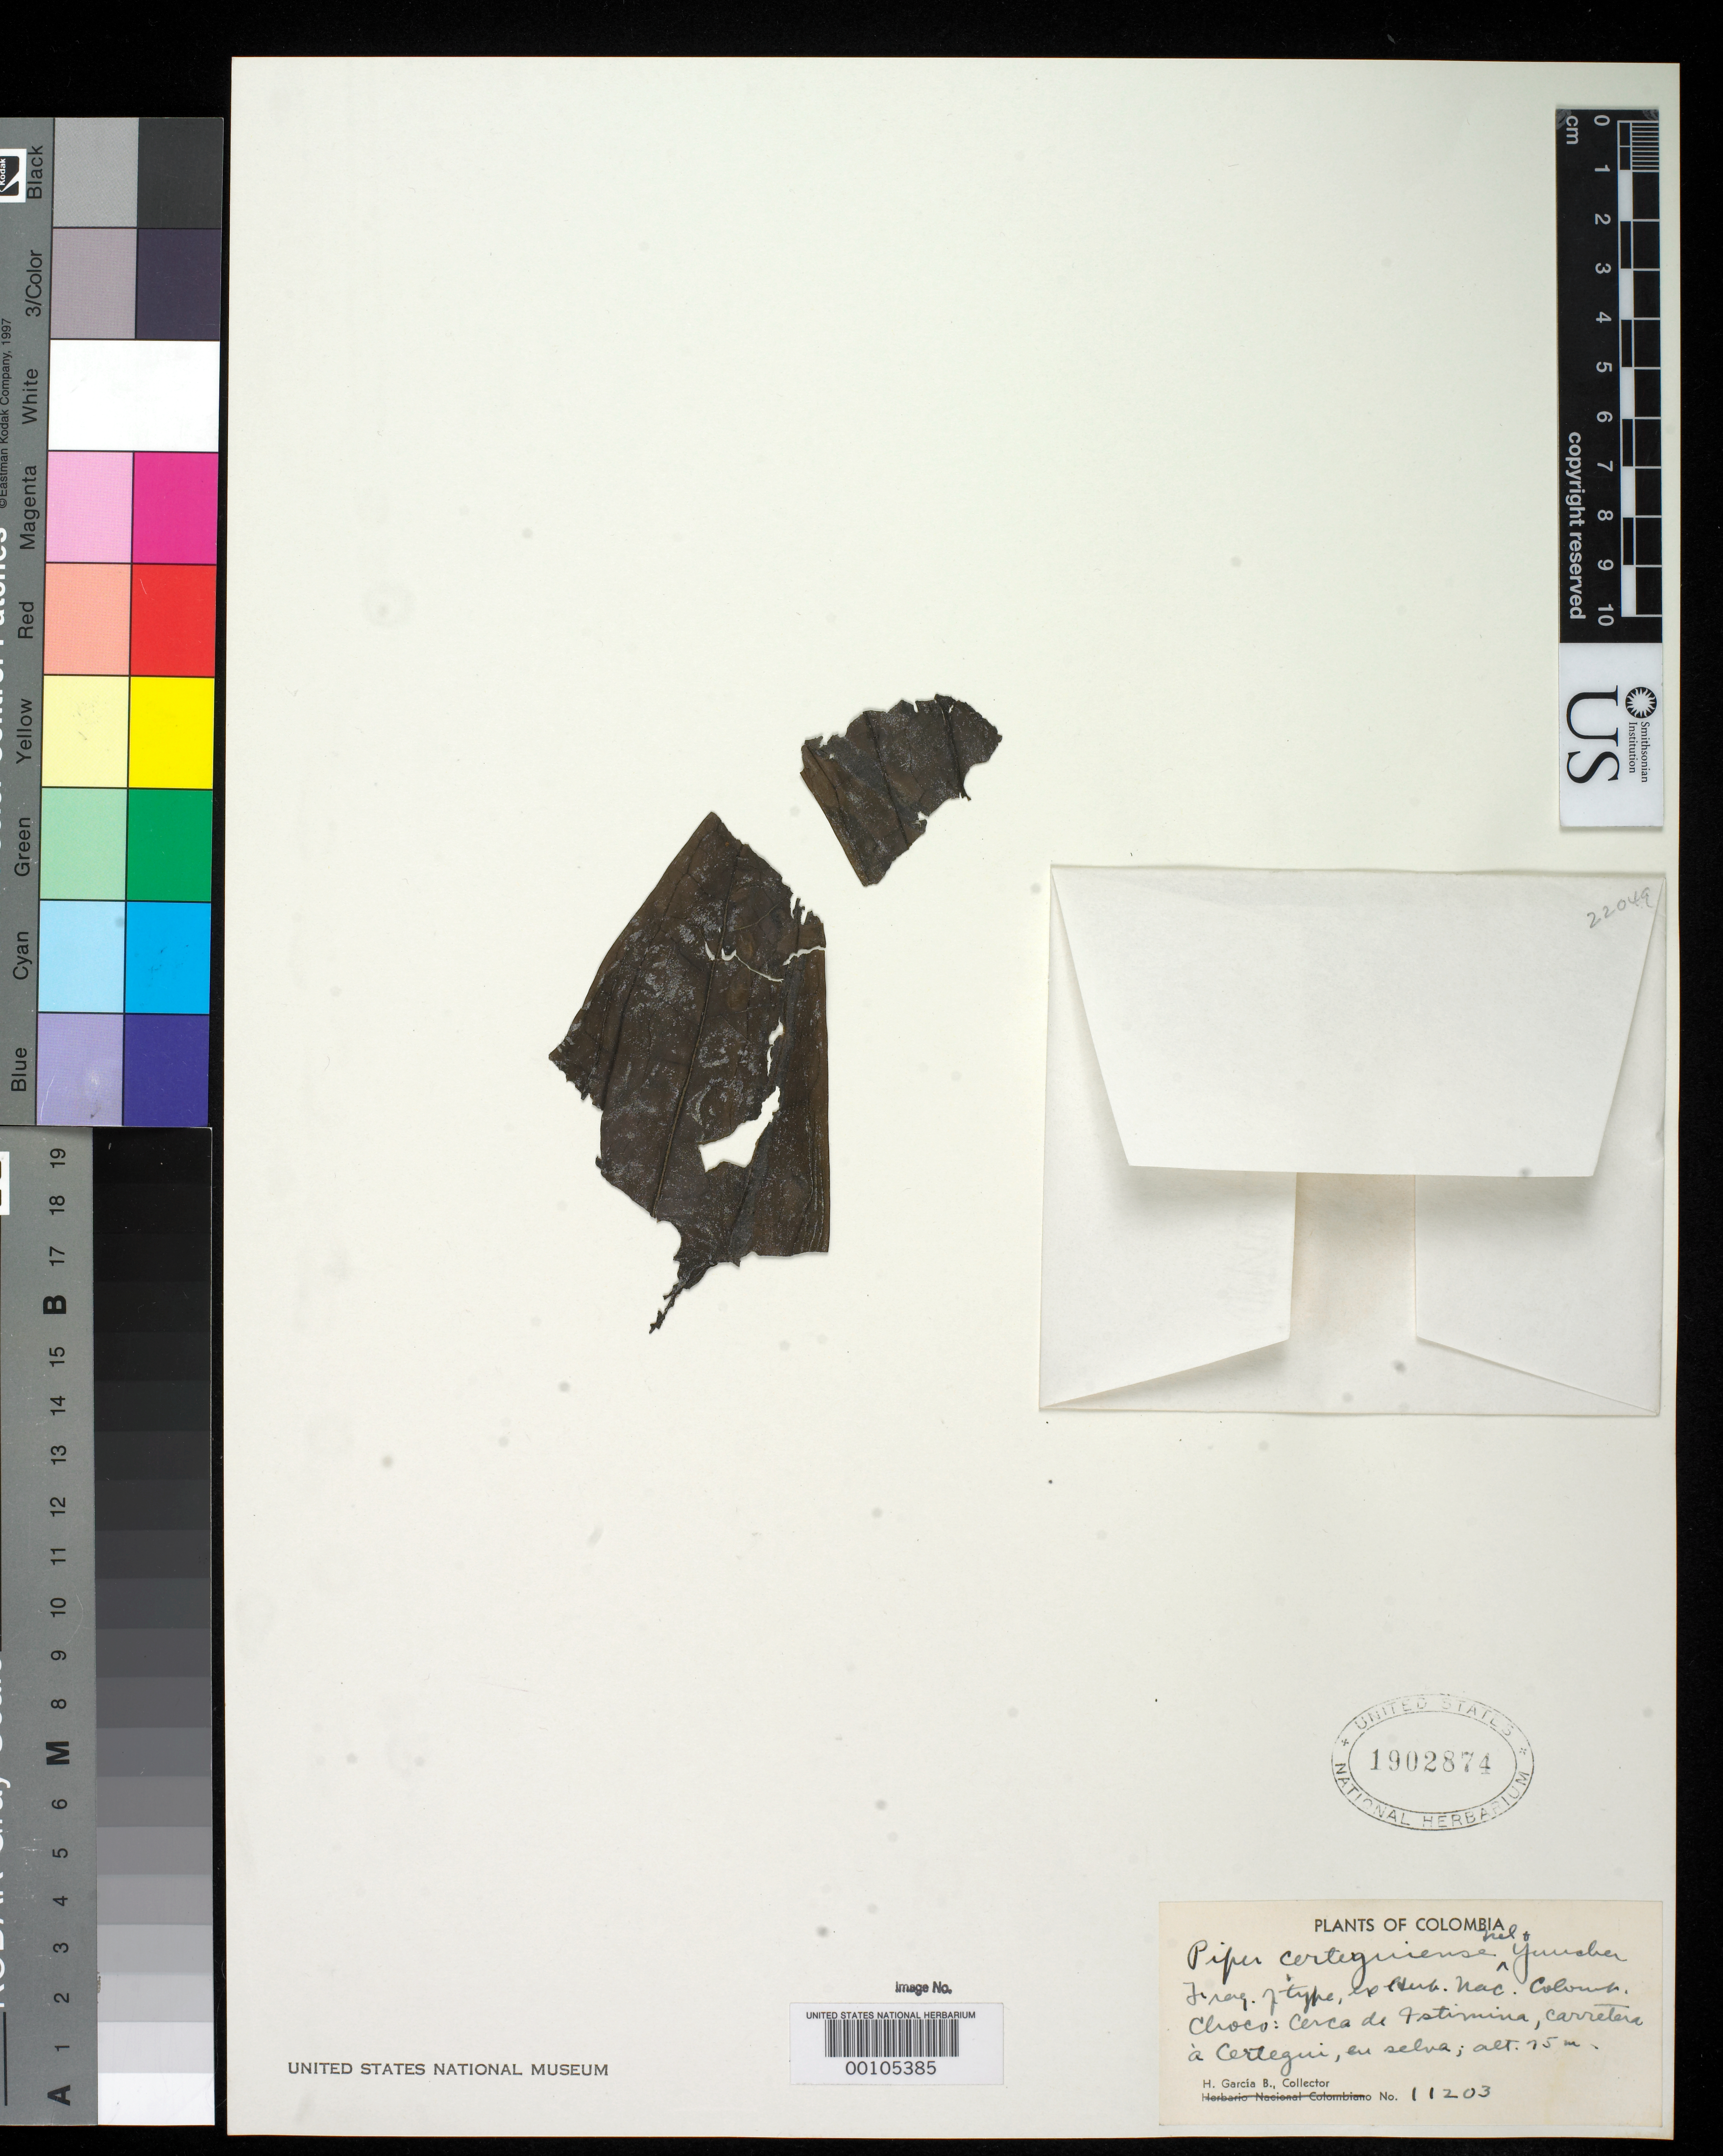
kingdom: Plantae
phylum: Tracheophyta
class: Magnoliopsida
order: Piperales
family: Piperaceae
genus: Piper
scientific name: Piper certeguiense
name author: Trel. & Yunck.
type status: Type Fragment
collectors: H. García Barriga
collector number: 11203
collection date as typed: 03 Aug 1944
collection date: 1944-08-03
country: Colombia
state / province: Chocó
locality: Near IstMina, road to Certegui.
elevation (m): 75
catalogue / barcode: US 1902874